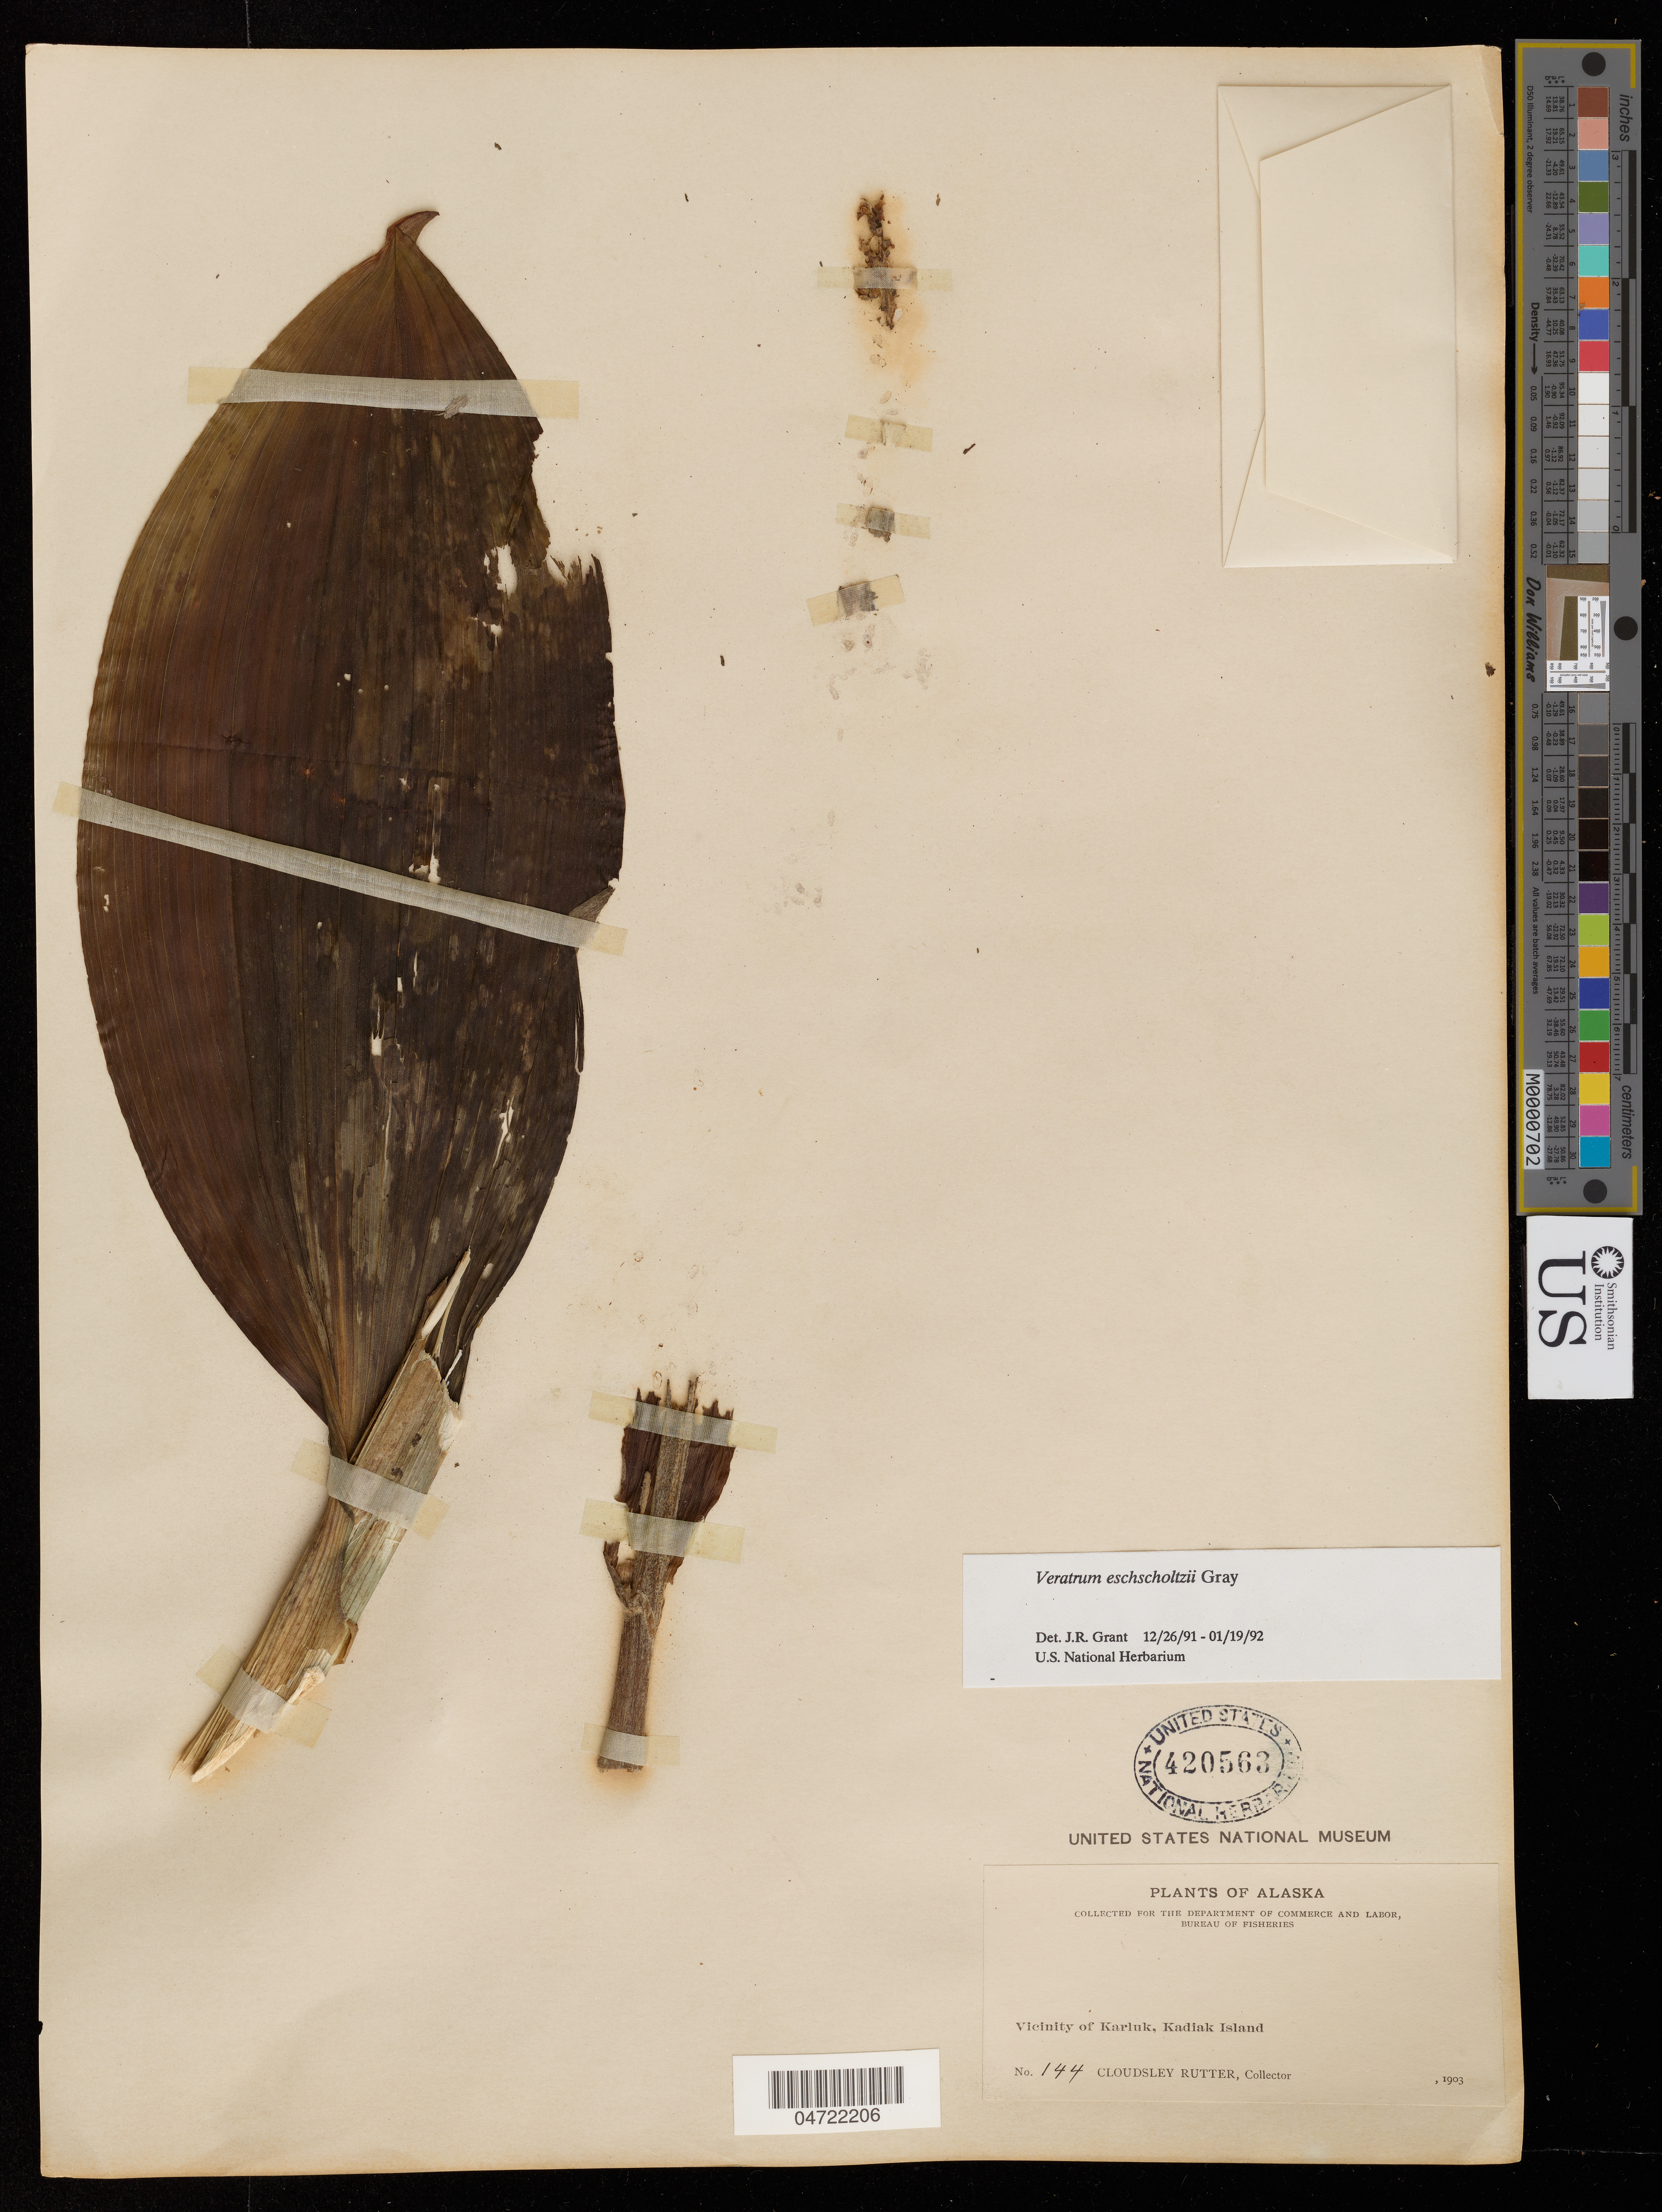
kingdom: Plantae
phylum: Tracheophyta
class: Liliopsida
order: Liliales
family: Melanthiaceae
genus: Veratrum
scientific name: Veratrum eschscholtzii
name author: A. Gray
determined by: Grant, J. R., (SWITZERLAND)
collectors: C. Rutter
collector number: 144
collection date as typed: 1903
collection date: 1903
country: United States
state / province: Alaska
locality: Kadiak Island, Karluk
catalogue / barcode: US 420563